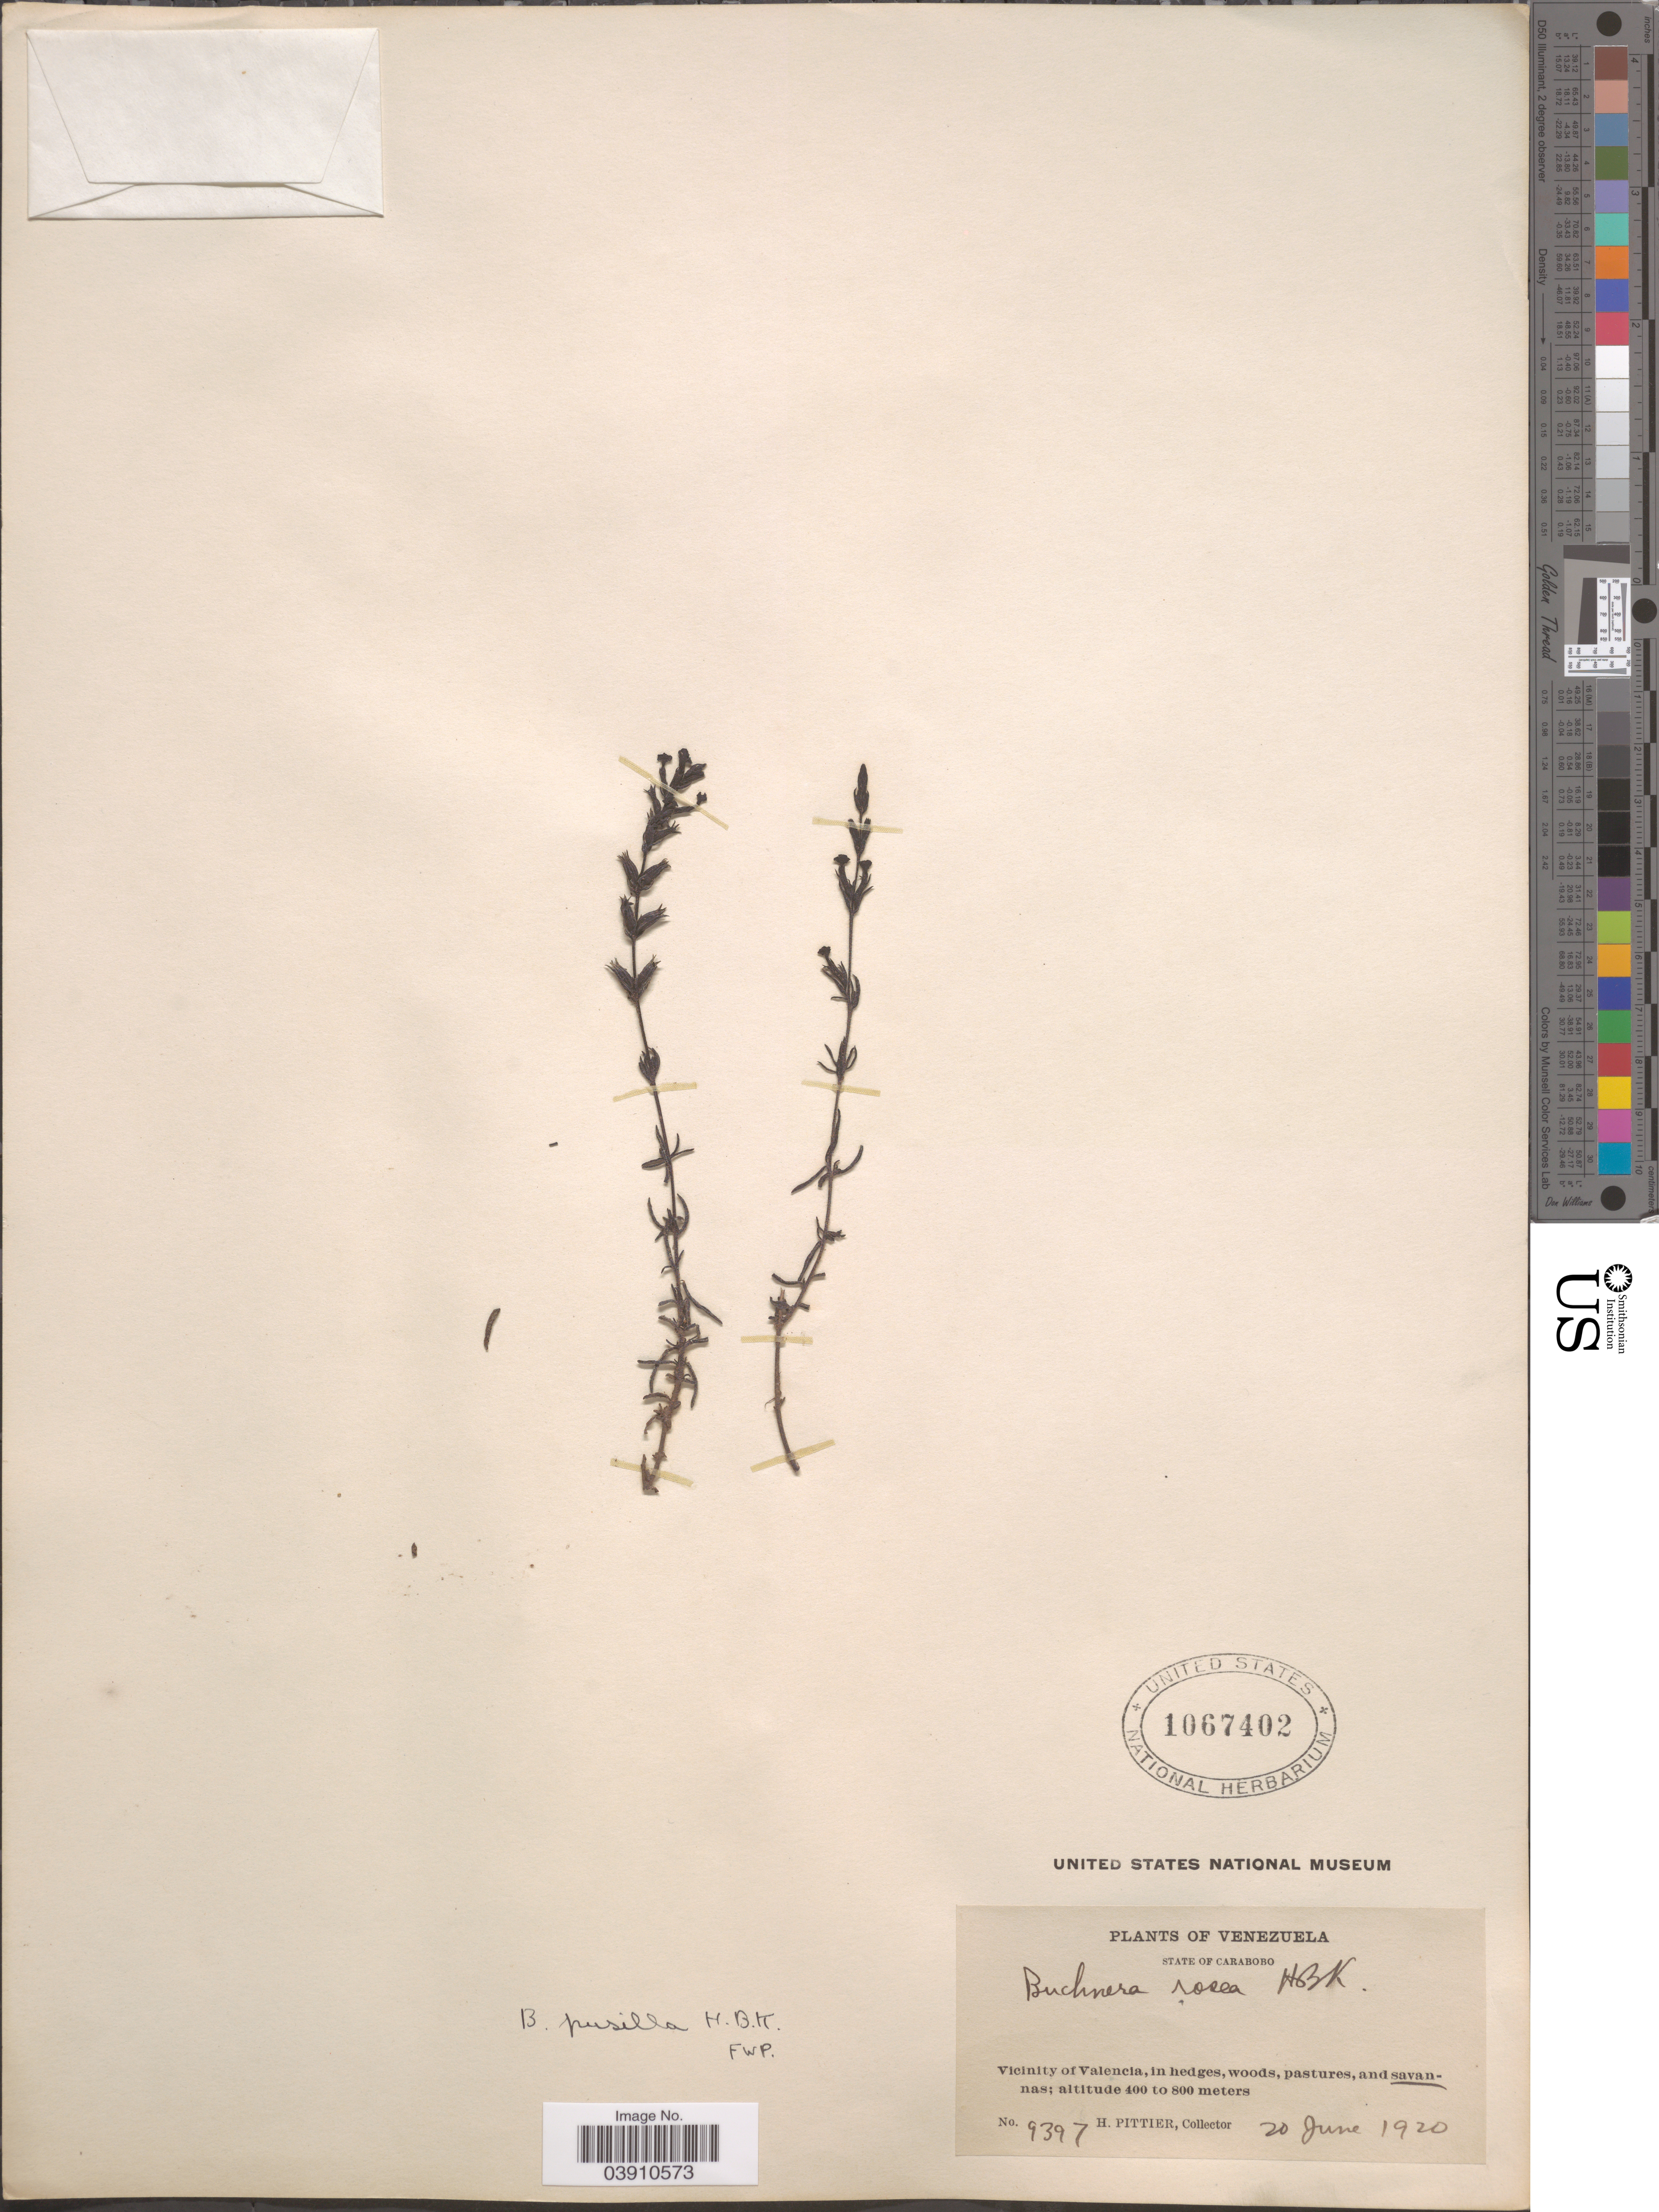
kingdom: Plantae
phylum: Tracheophyta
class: Magnoliopsida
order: Lamiales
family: Orobanchaceae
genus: Buchnera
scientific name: Buchnera pusilla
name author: Kunth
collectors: H. F. Pittier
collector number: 9397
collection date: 1920-06-20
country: Venezuela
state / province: Carabobo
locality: Vicinity of Valencia, in hedges, woods, pastures, and savannas.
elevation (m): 400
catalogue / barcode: US 1067402